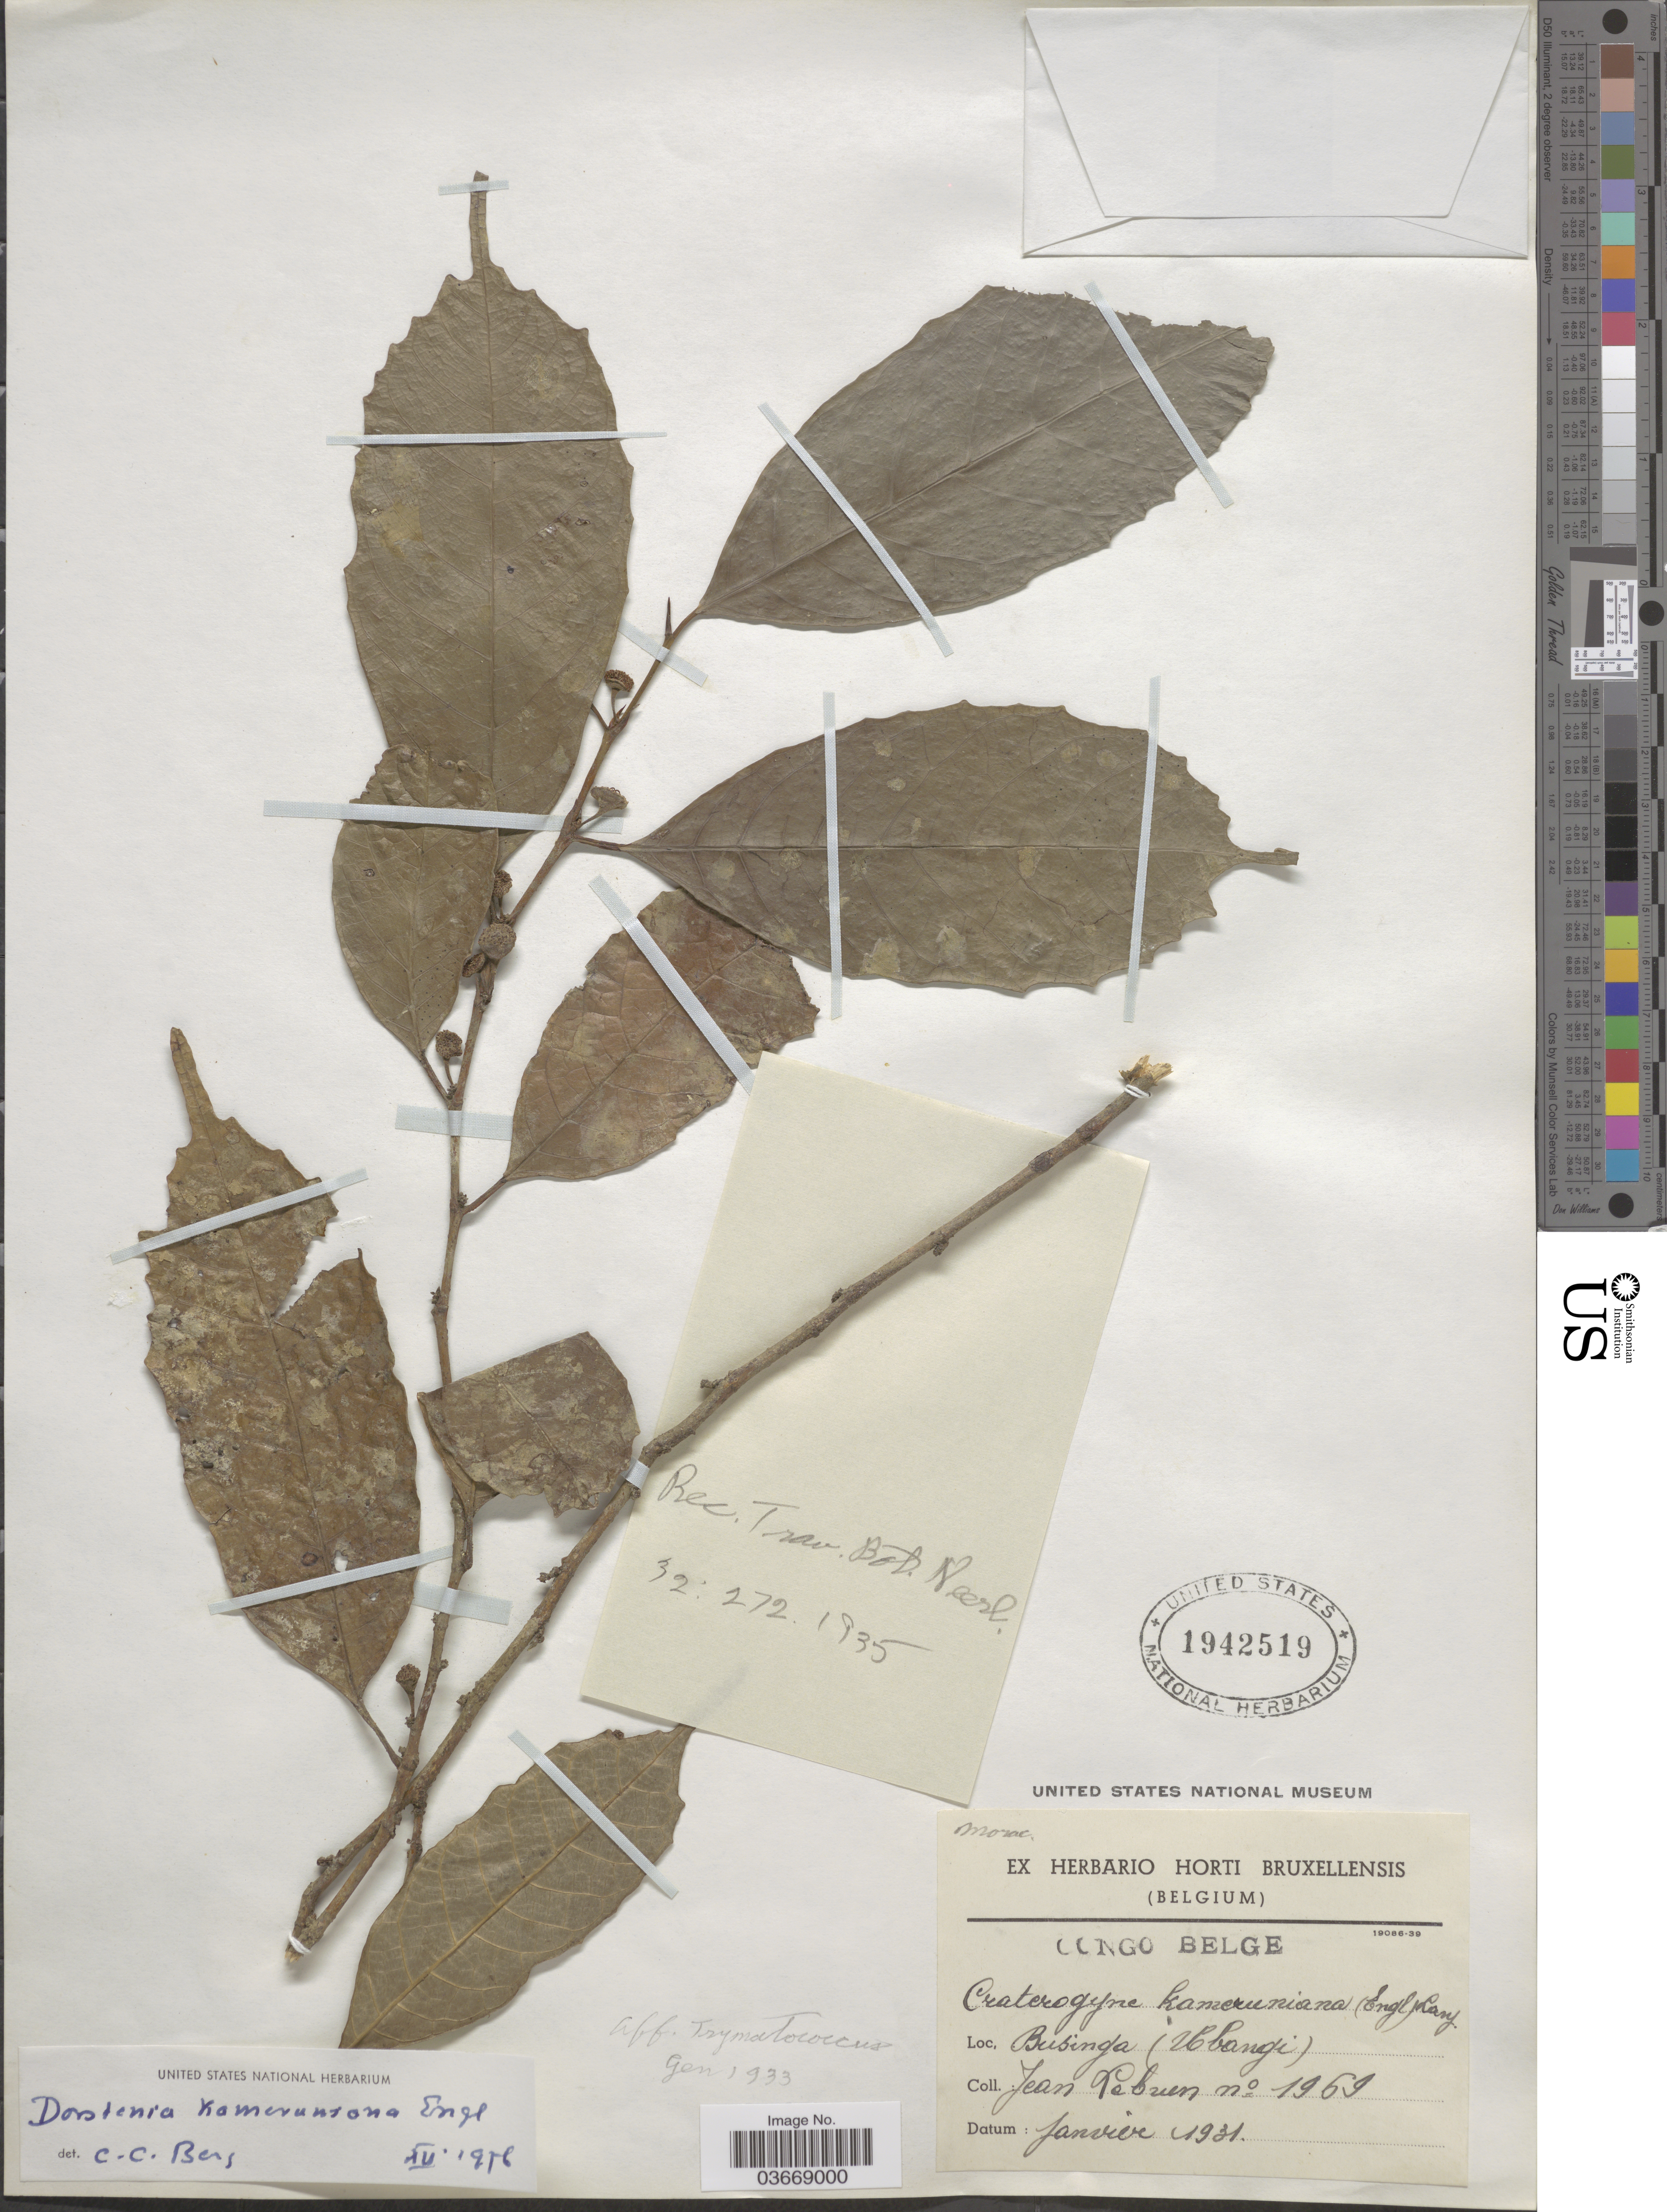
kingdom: Plantae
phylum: Tracheophyta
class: Magnoliopsida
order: Rosales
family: Moraceae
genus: Dorstenia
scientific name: Dorstenia kameruniana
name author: Engl.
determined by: Berg, C. C.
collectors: J. A. Lebrun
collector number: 1969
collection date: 1931-01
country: Congo, Democratic Republic of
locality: Congo Belge. Businga (Ubangi).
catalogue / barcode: US 1942519